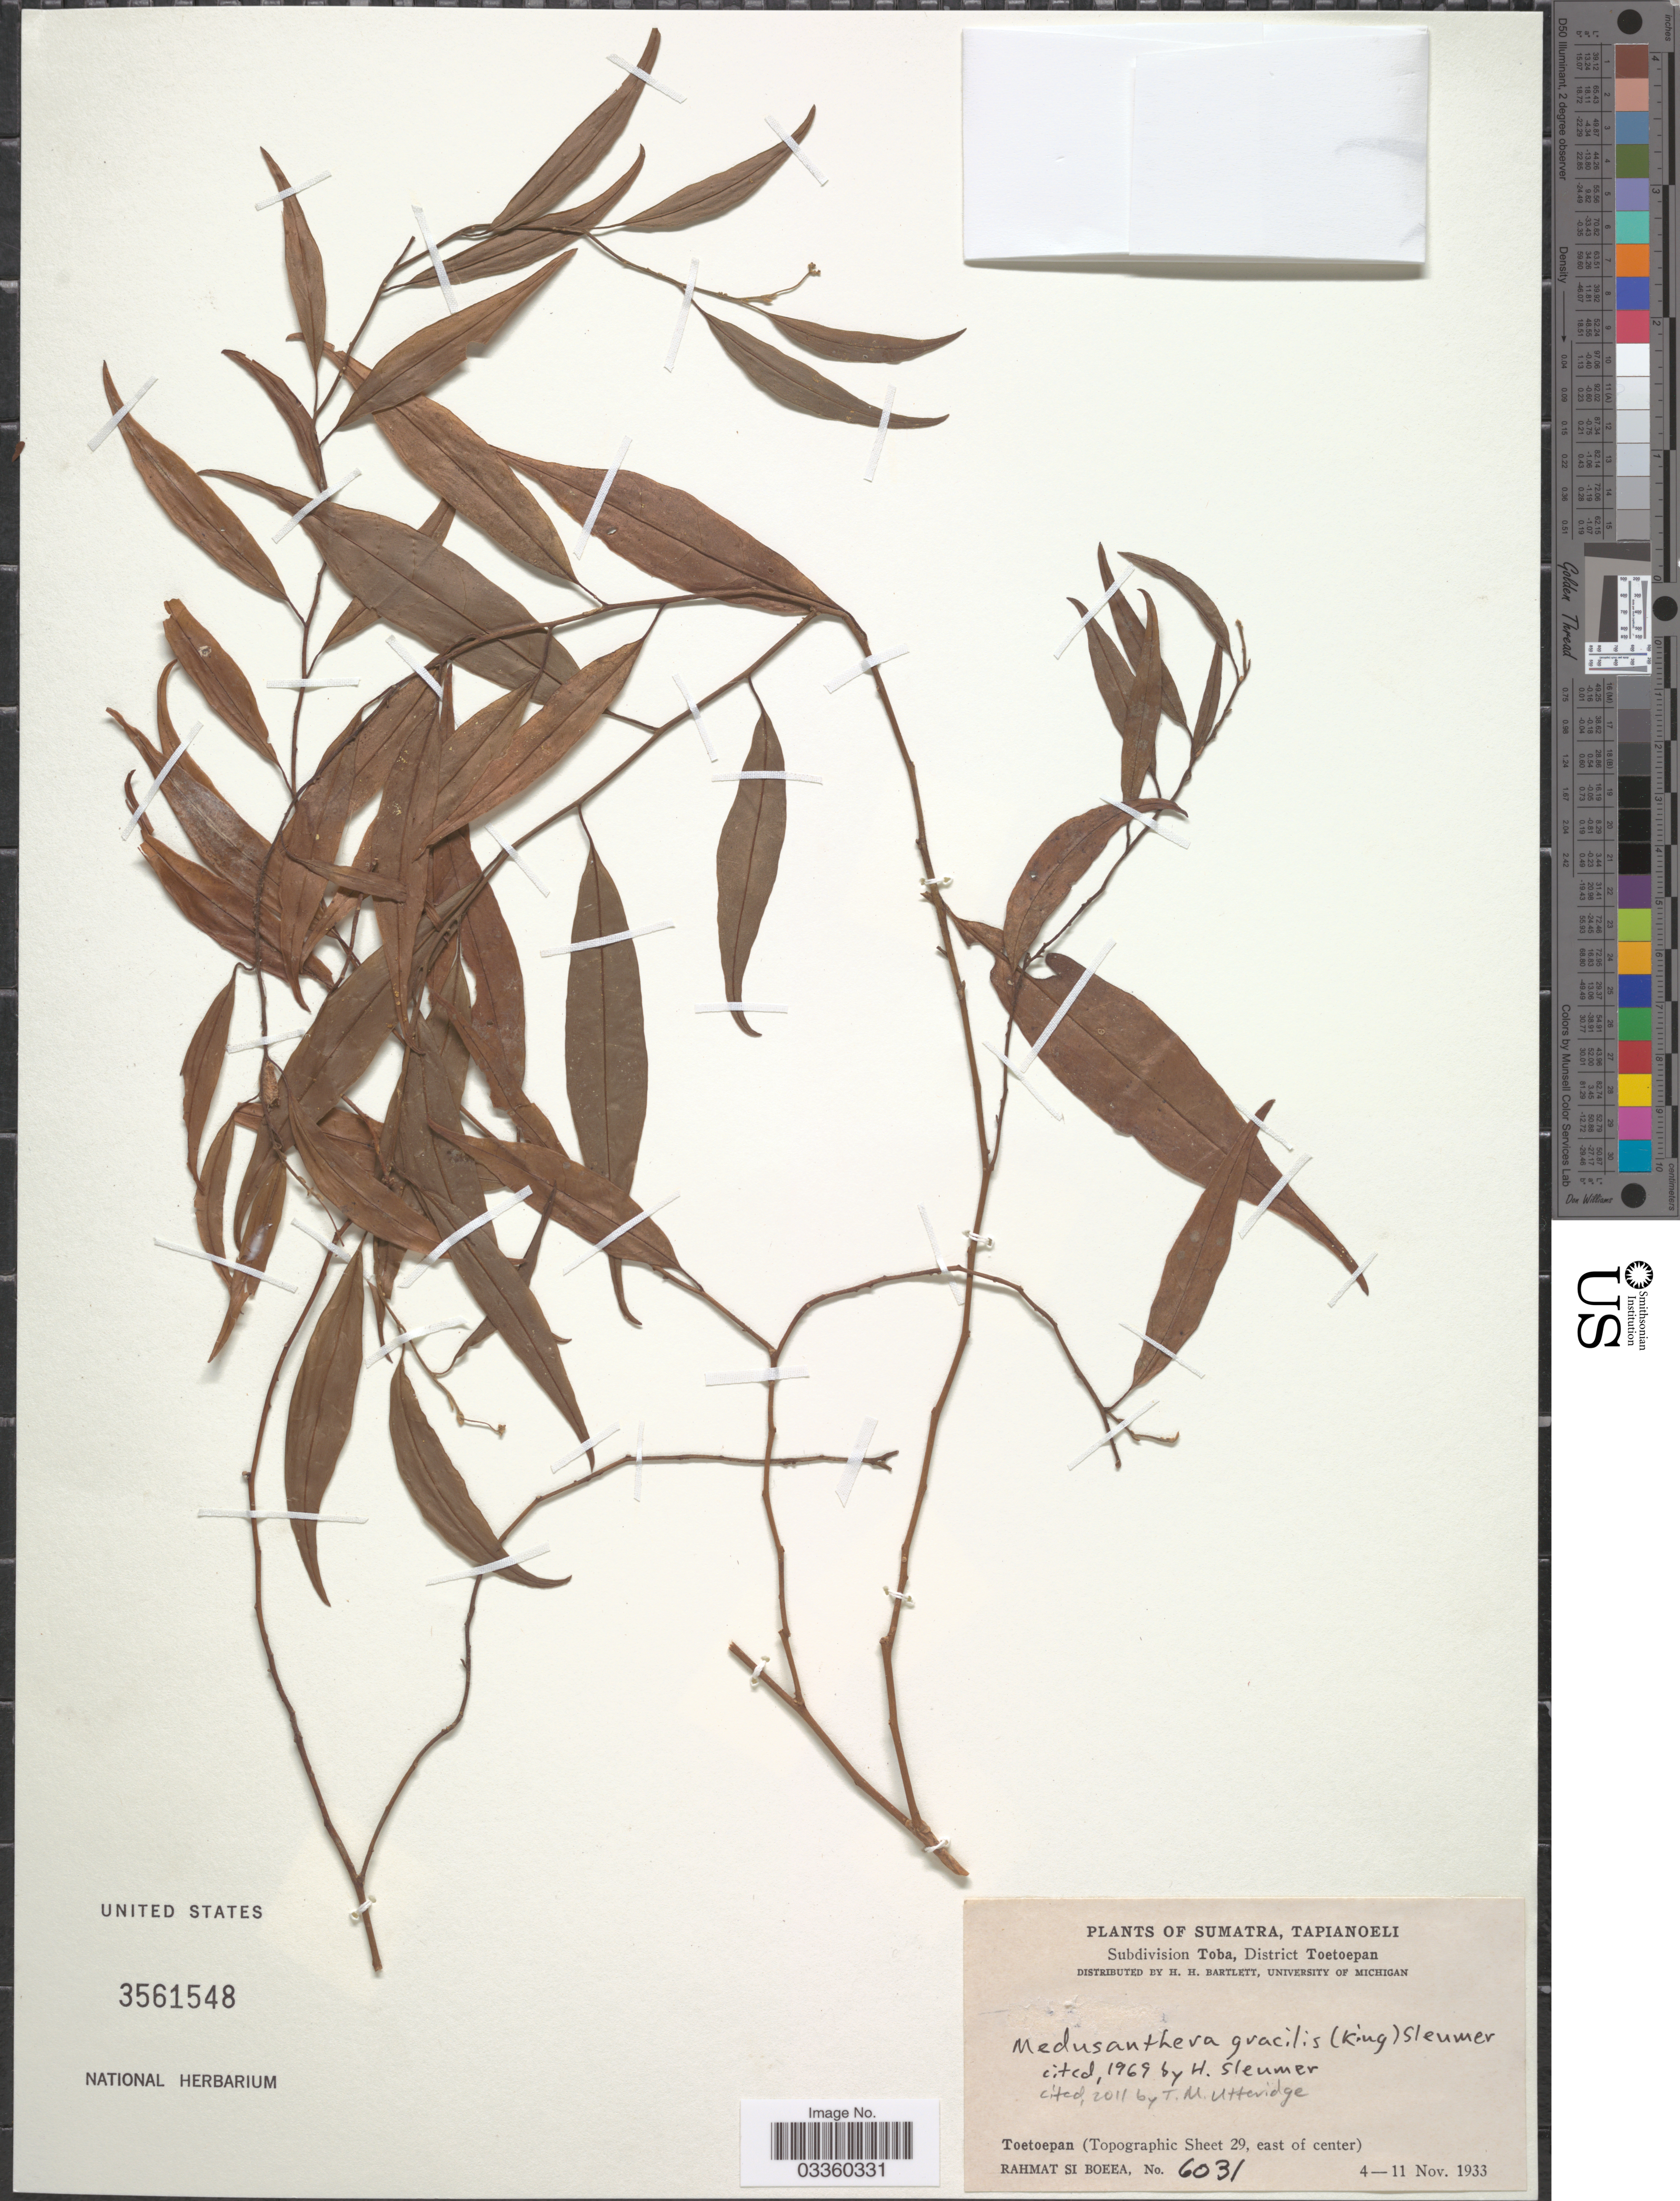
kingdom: Plantae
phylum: Tracheophyta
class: Magnoliopsida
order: Cardiopteridales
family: Stemonuraceae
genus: Medusanthera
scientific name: Medusanthera gracilis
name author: (King) Sleumer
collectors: Rahmat Si Boeea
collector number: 6031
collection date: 1933-11-04/1933-11-11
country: Indonesia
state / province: Sumatra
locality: Tapianoeli. Subdivision Toba, District Toetoepan. Toetoepan (Topographic Sheet 29, east of center).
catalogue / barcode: US 3561548